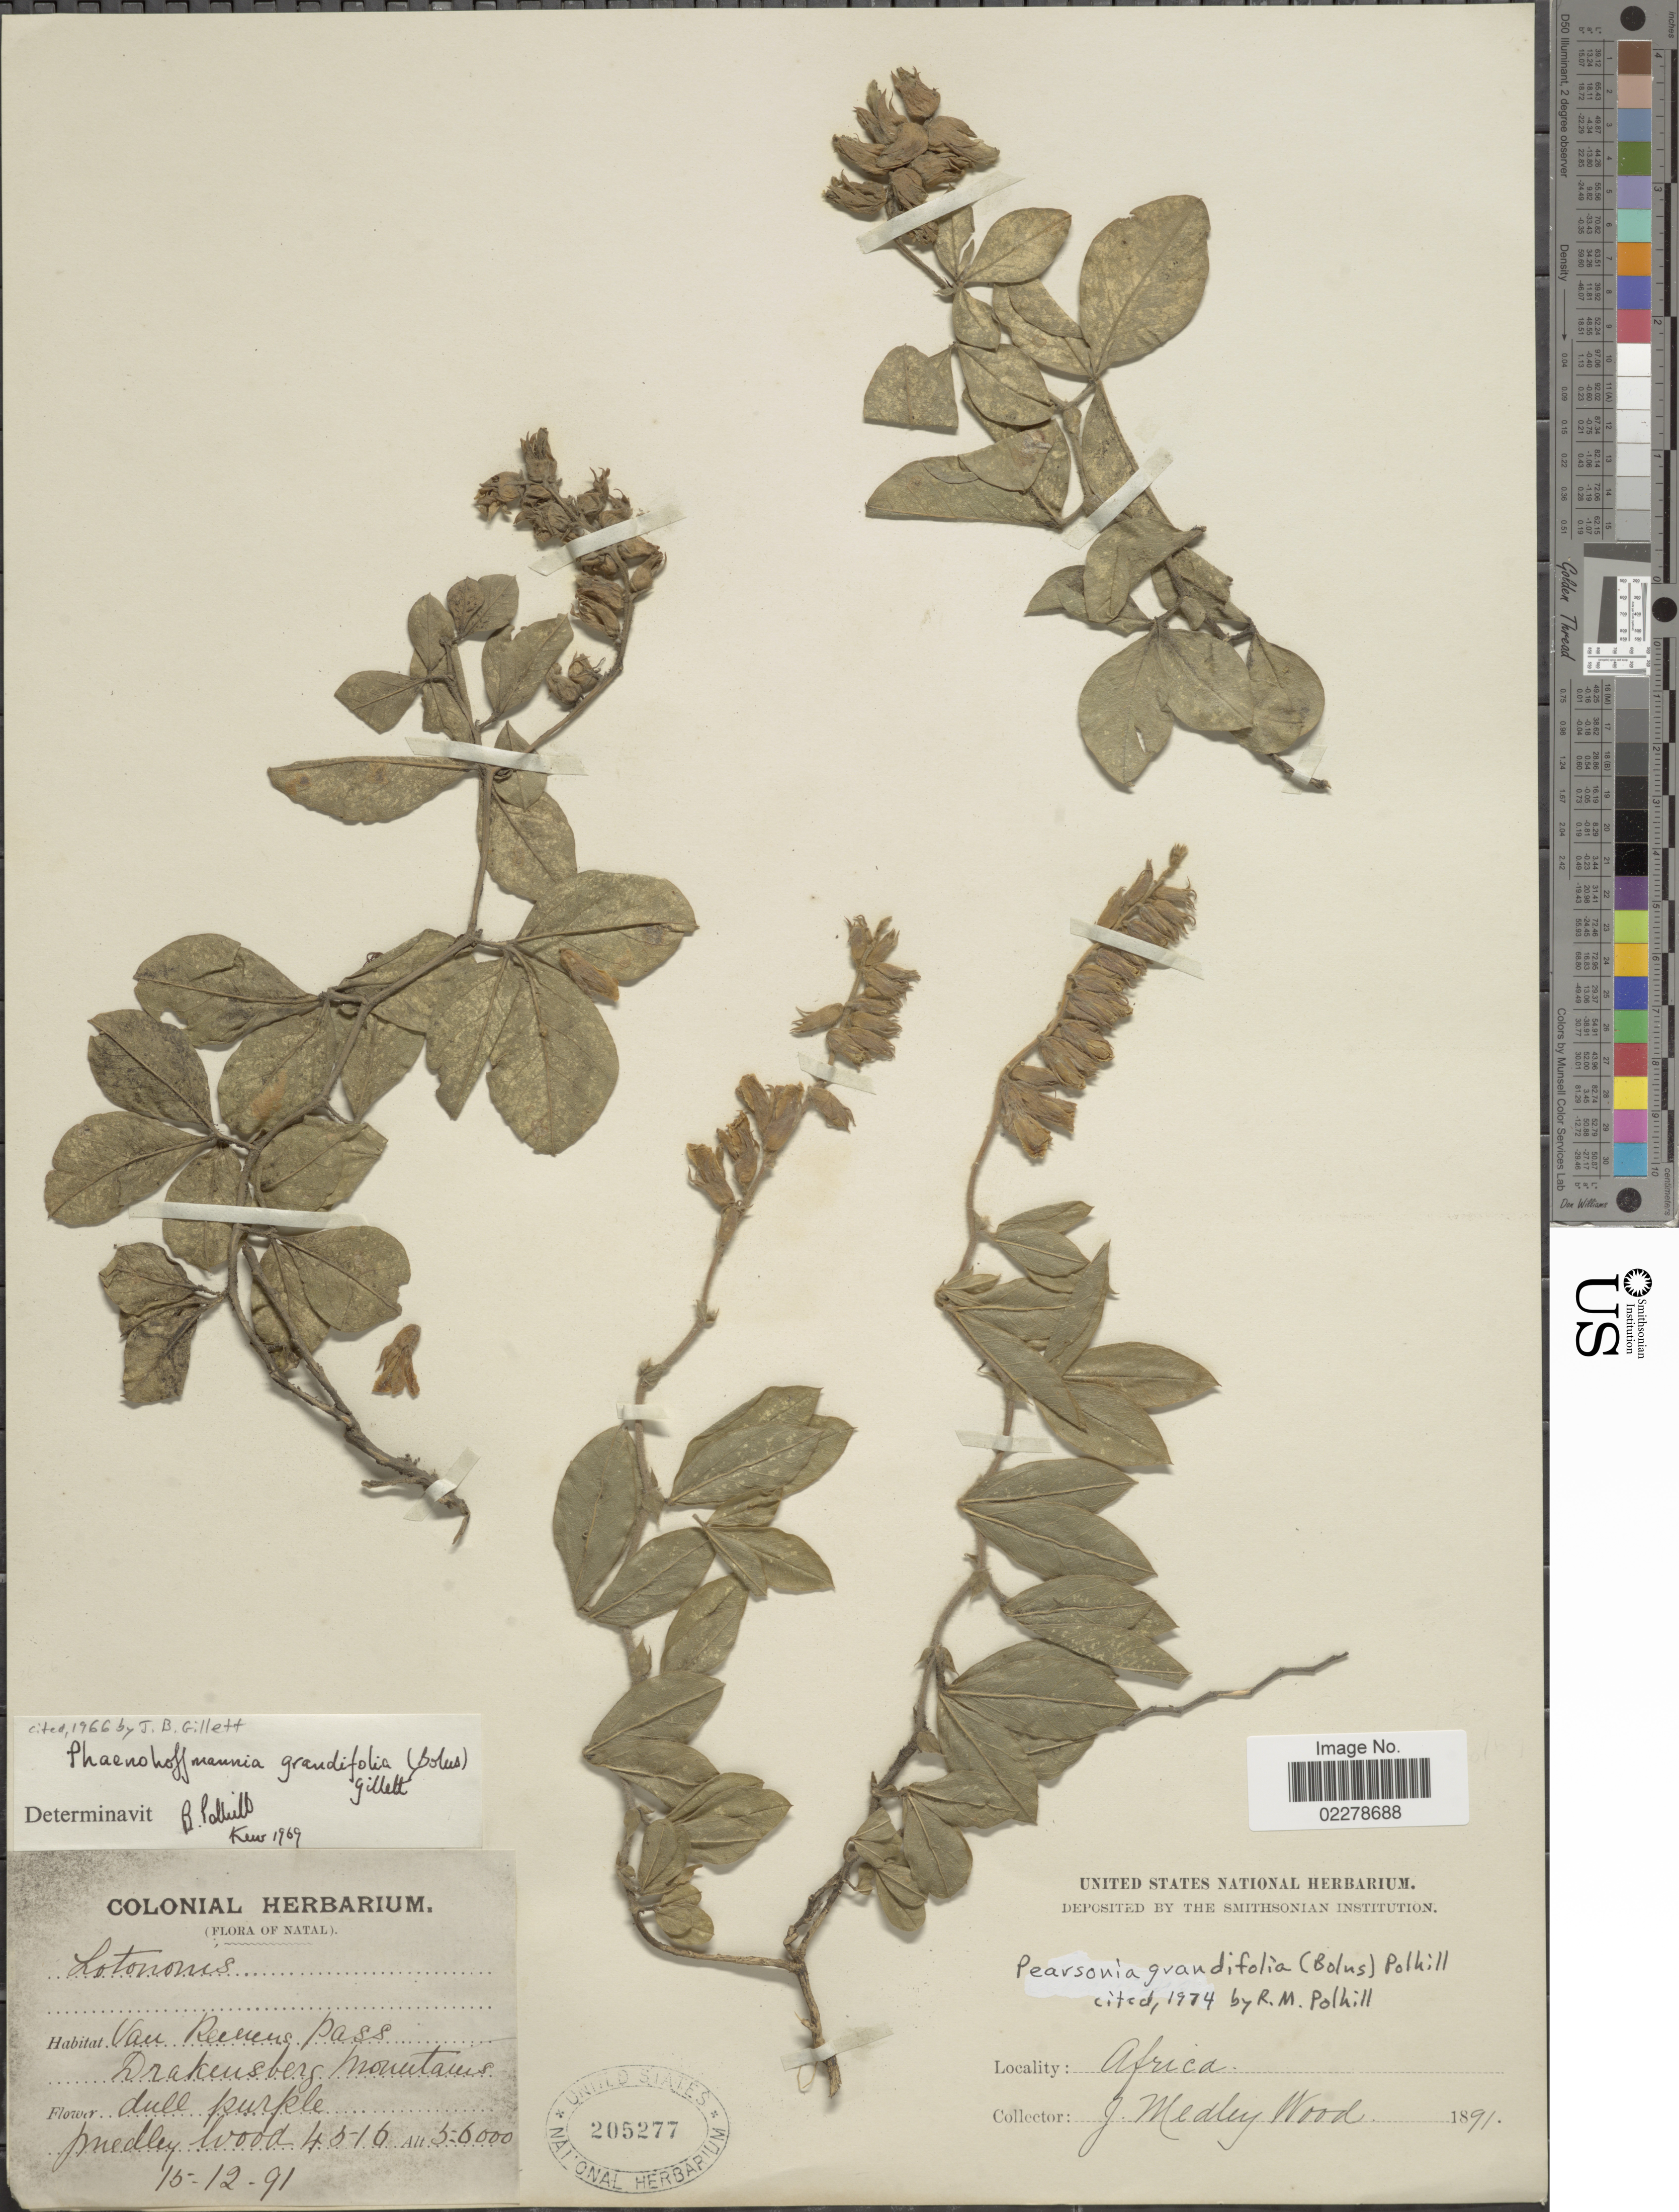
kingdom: Plantae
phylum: Tracheophyta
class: Magnoliopsida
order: Fabales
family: Fabaceae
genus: Pearsonia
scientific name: Pearsonia grandifolia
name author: (Bolus) Polhill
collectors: J. Medley Wood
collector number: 43-16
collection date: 1891-12-15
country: South Africa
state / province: KwaZulu-Natal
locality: Natal. Africa. Van Reenens Pass. Drakensberg Mountains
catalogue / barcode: US 205277